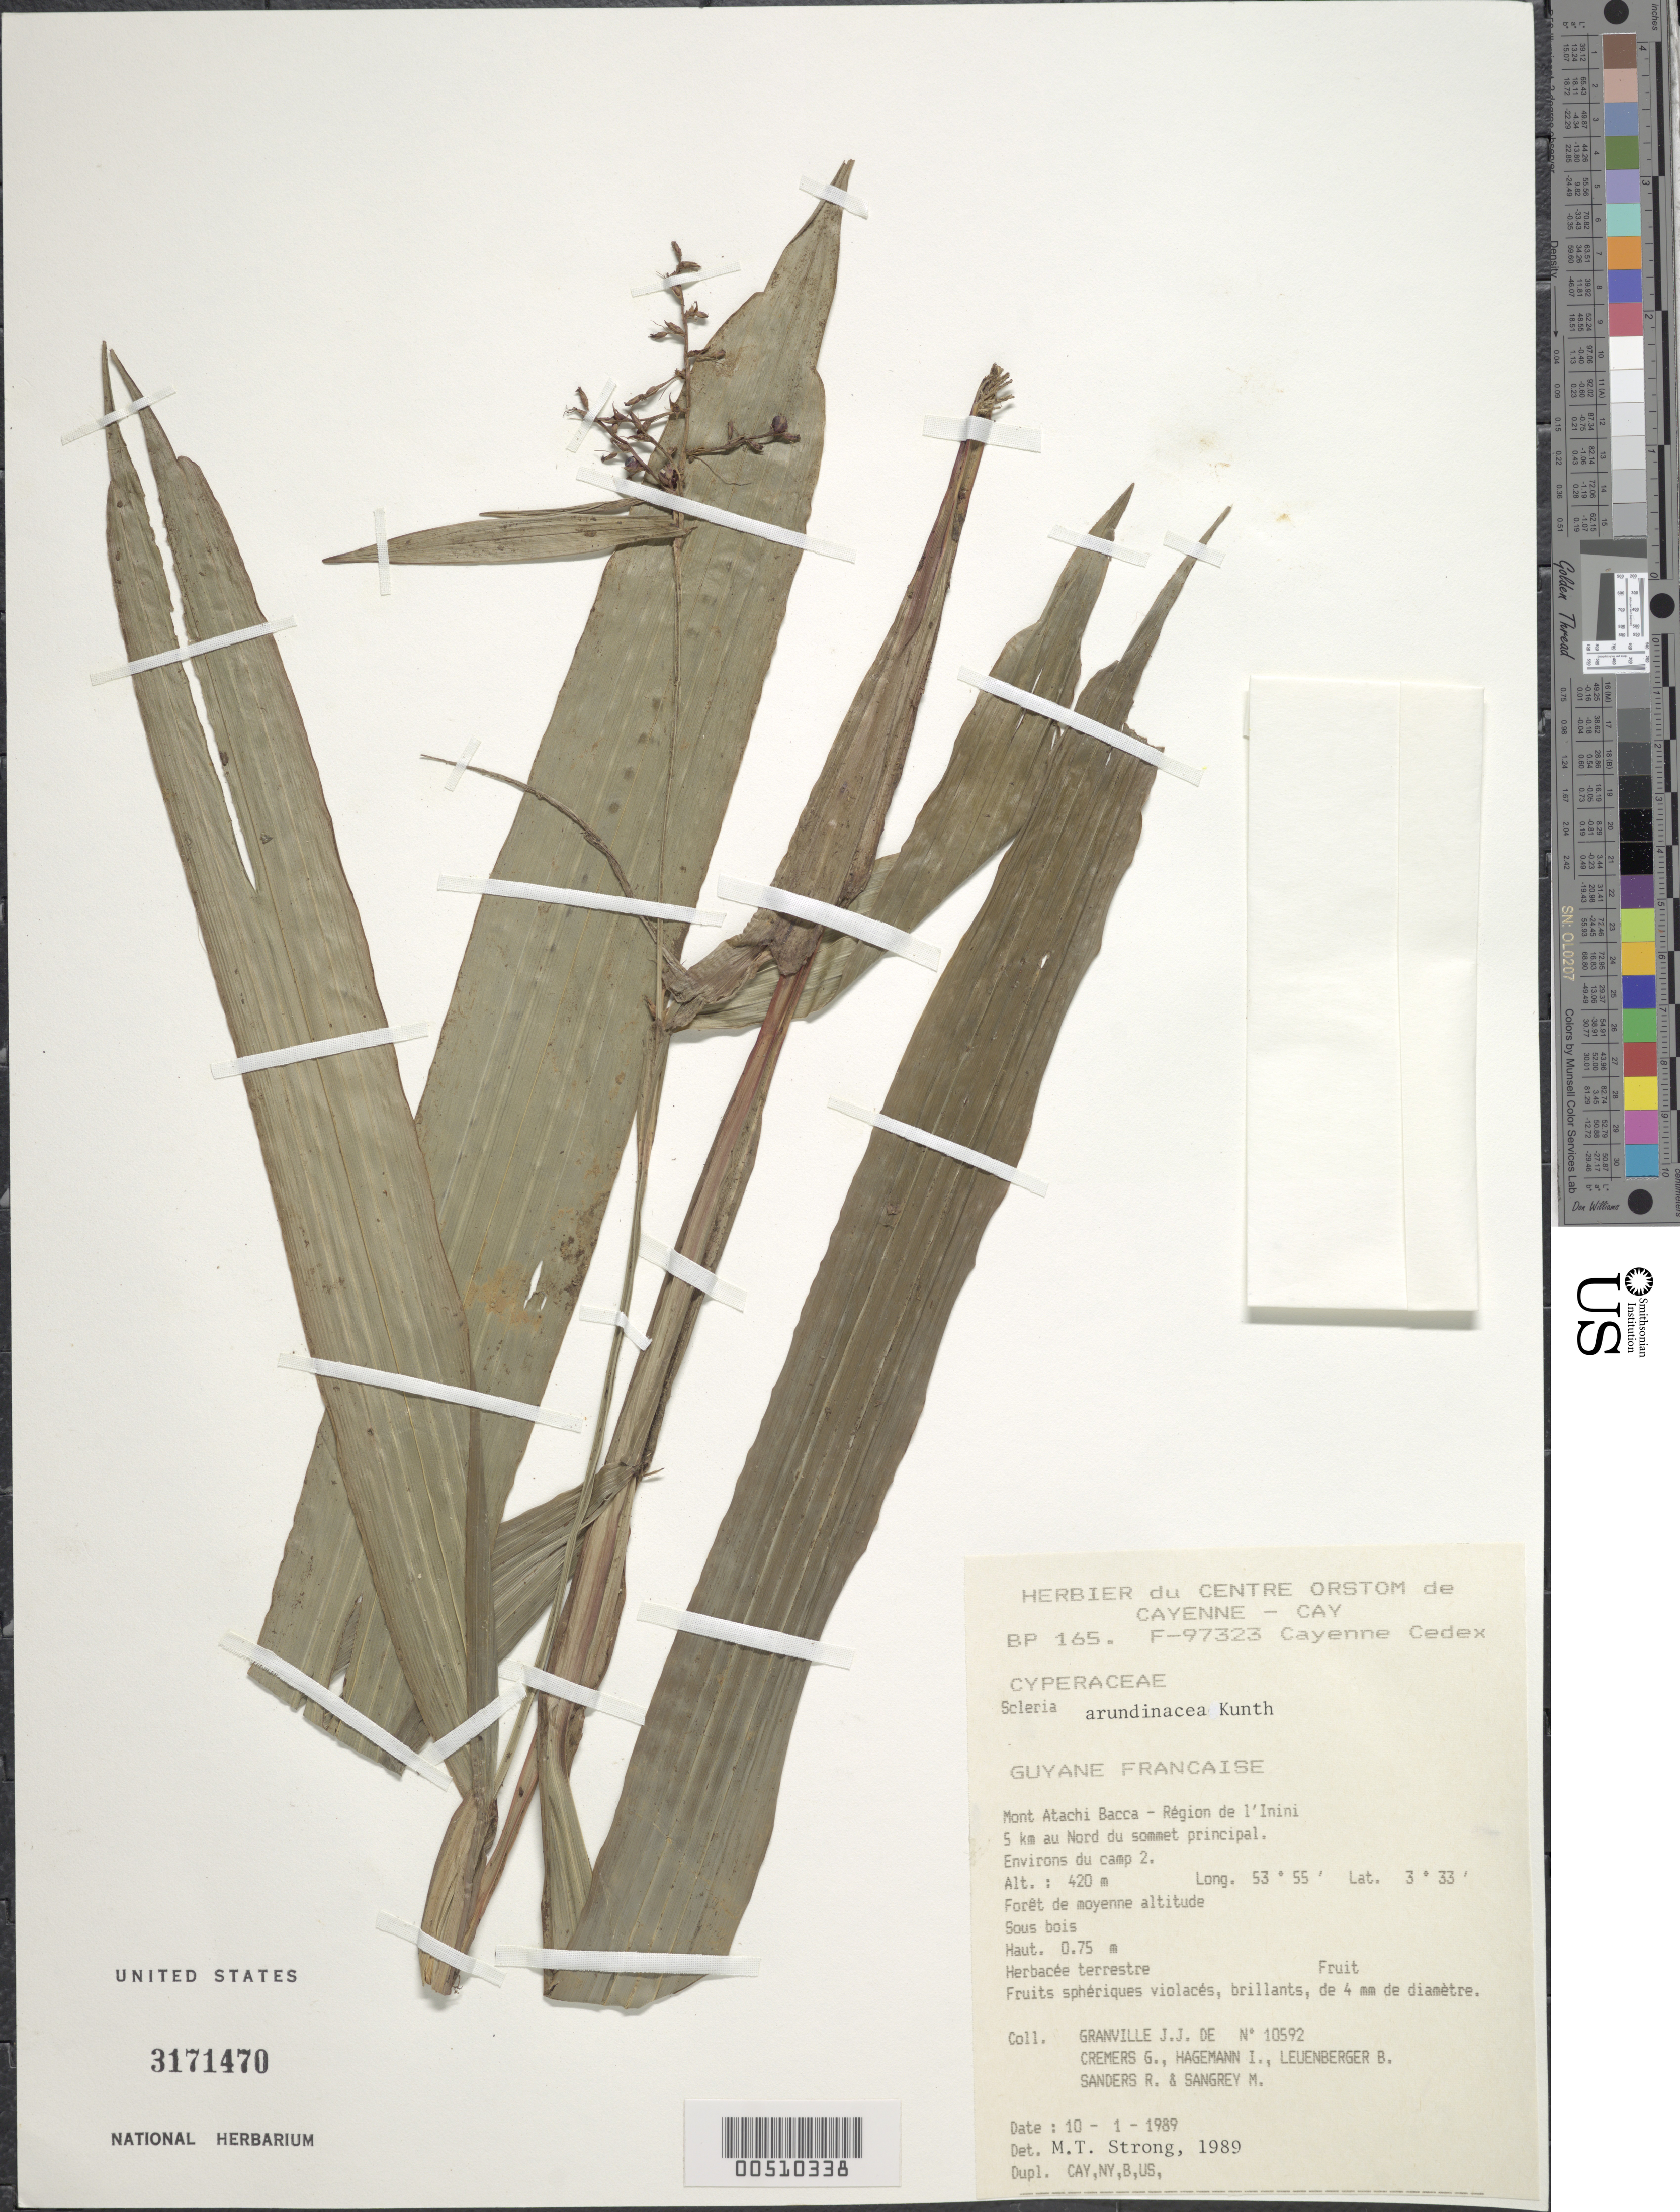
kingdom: Plantae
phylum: Tracheophyta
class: Liliopsida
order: Poales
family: Cyperaceae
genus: Scleria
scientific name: Scleria latifolia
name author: Sw.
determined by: Strong, Mark T., (BOT), Smithsonian Institution - National Museum of Natural History (UNITED STATES)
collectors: J.-J. de Granville, G. Cremers, I. Hagemann & B. Leuenberger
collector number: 10592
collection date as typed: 10 Jan 1989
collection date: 1989-01-10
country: French Guiana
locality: Mont Atachi Bacca-Région de l'Inini; 5 km au Nord du sommet principal; environs du camp 2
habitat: Forêt de moyenne altitude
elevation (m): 420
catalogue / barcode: US 3171470